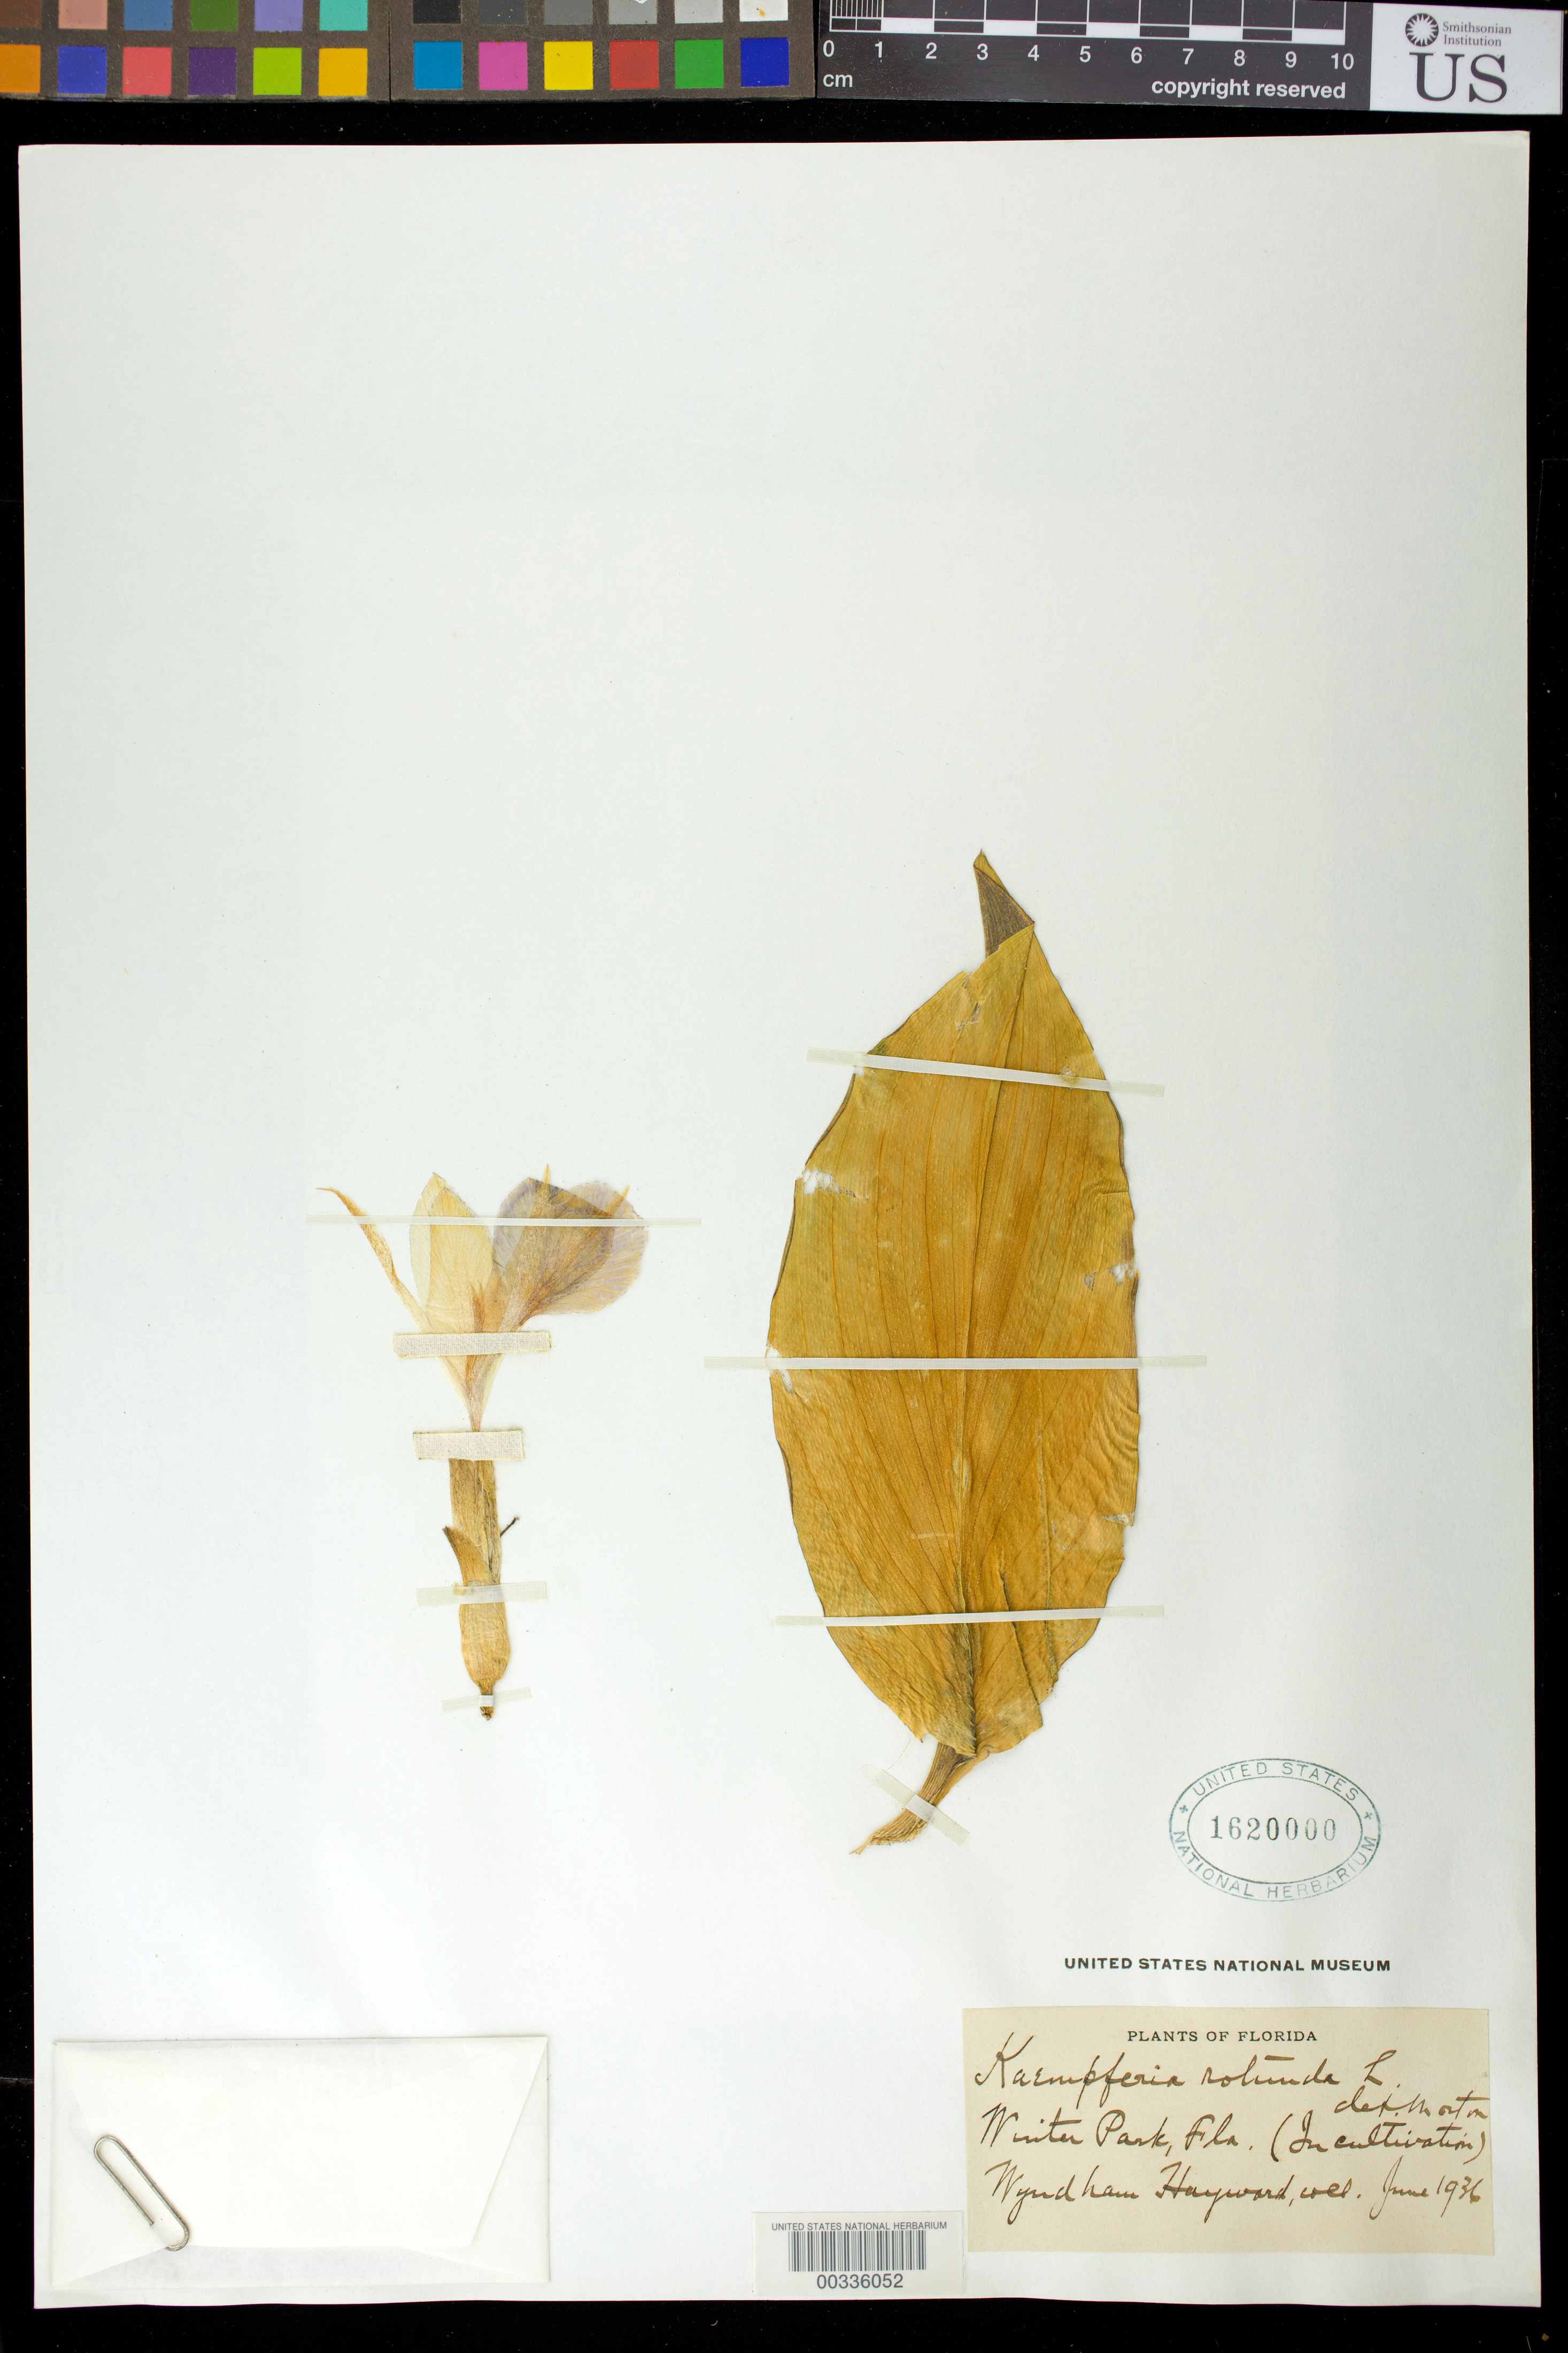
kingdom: Plantae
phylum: Tracheophyta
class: Liliopsida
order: Zingiberales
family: Zingiberaceae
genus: Kaempferia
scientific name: Kaempferia rotunda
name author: L.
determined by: Morton, C. V.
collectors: W. Hayward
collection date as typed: Jun 1936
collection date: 1936-06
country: United States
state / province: Florida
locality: Southern Florida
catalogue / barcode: US 1620000